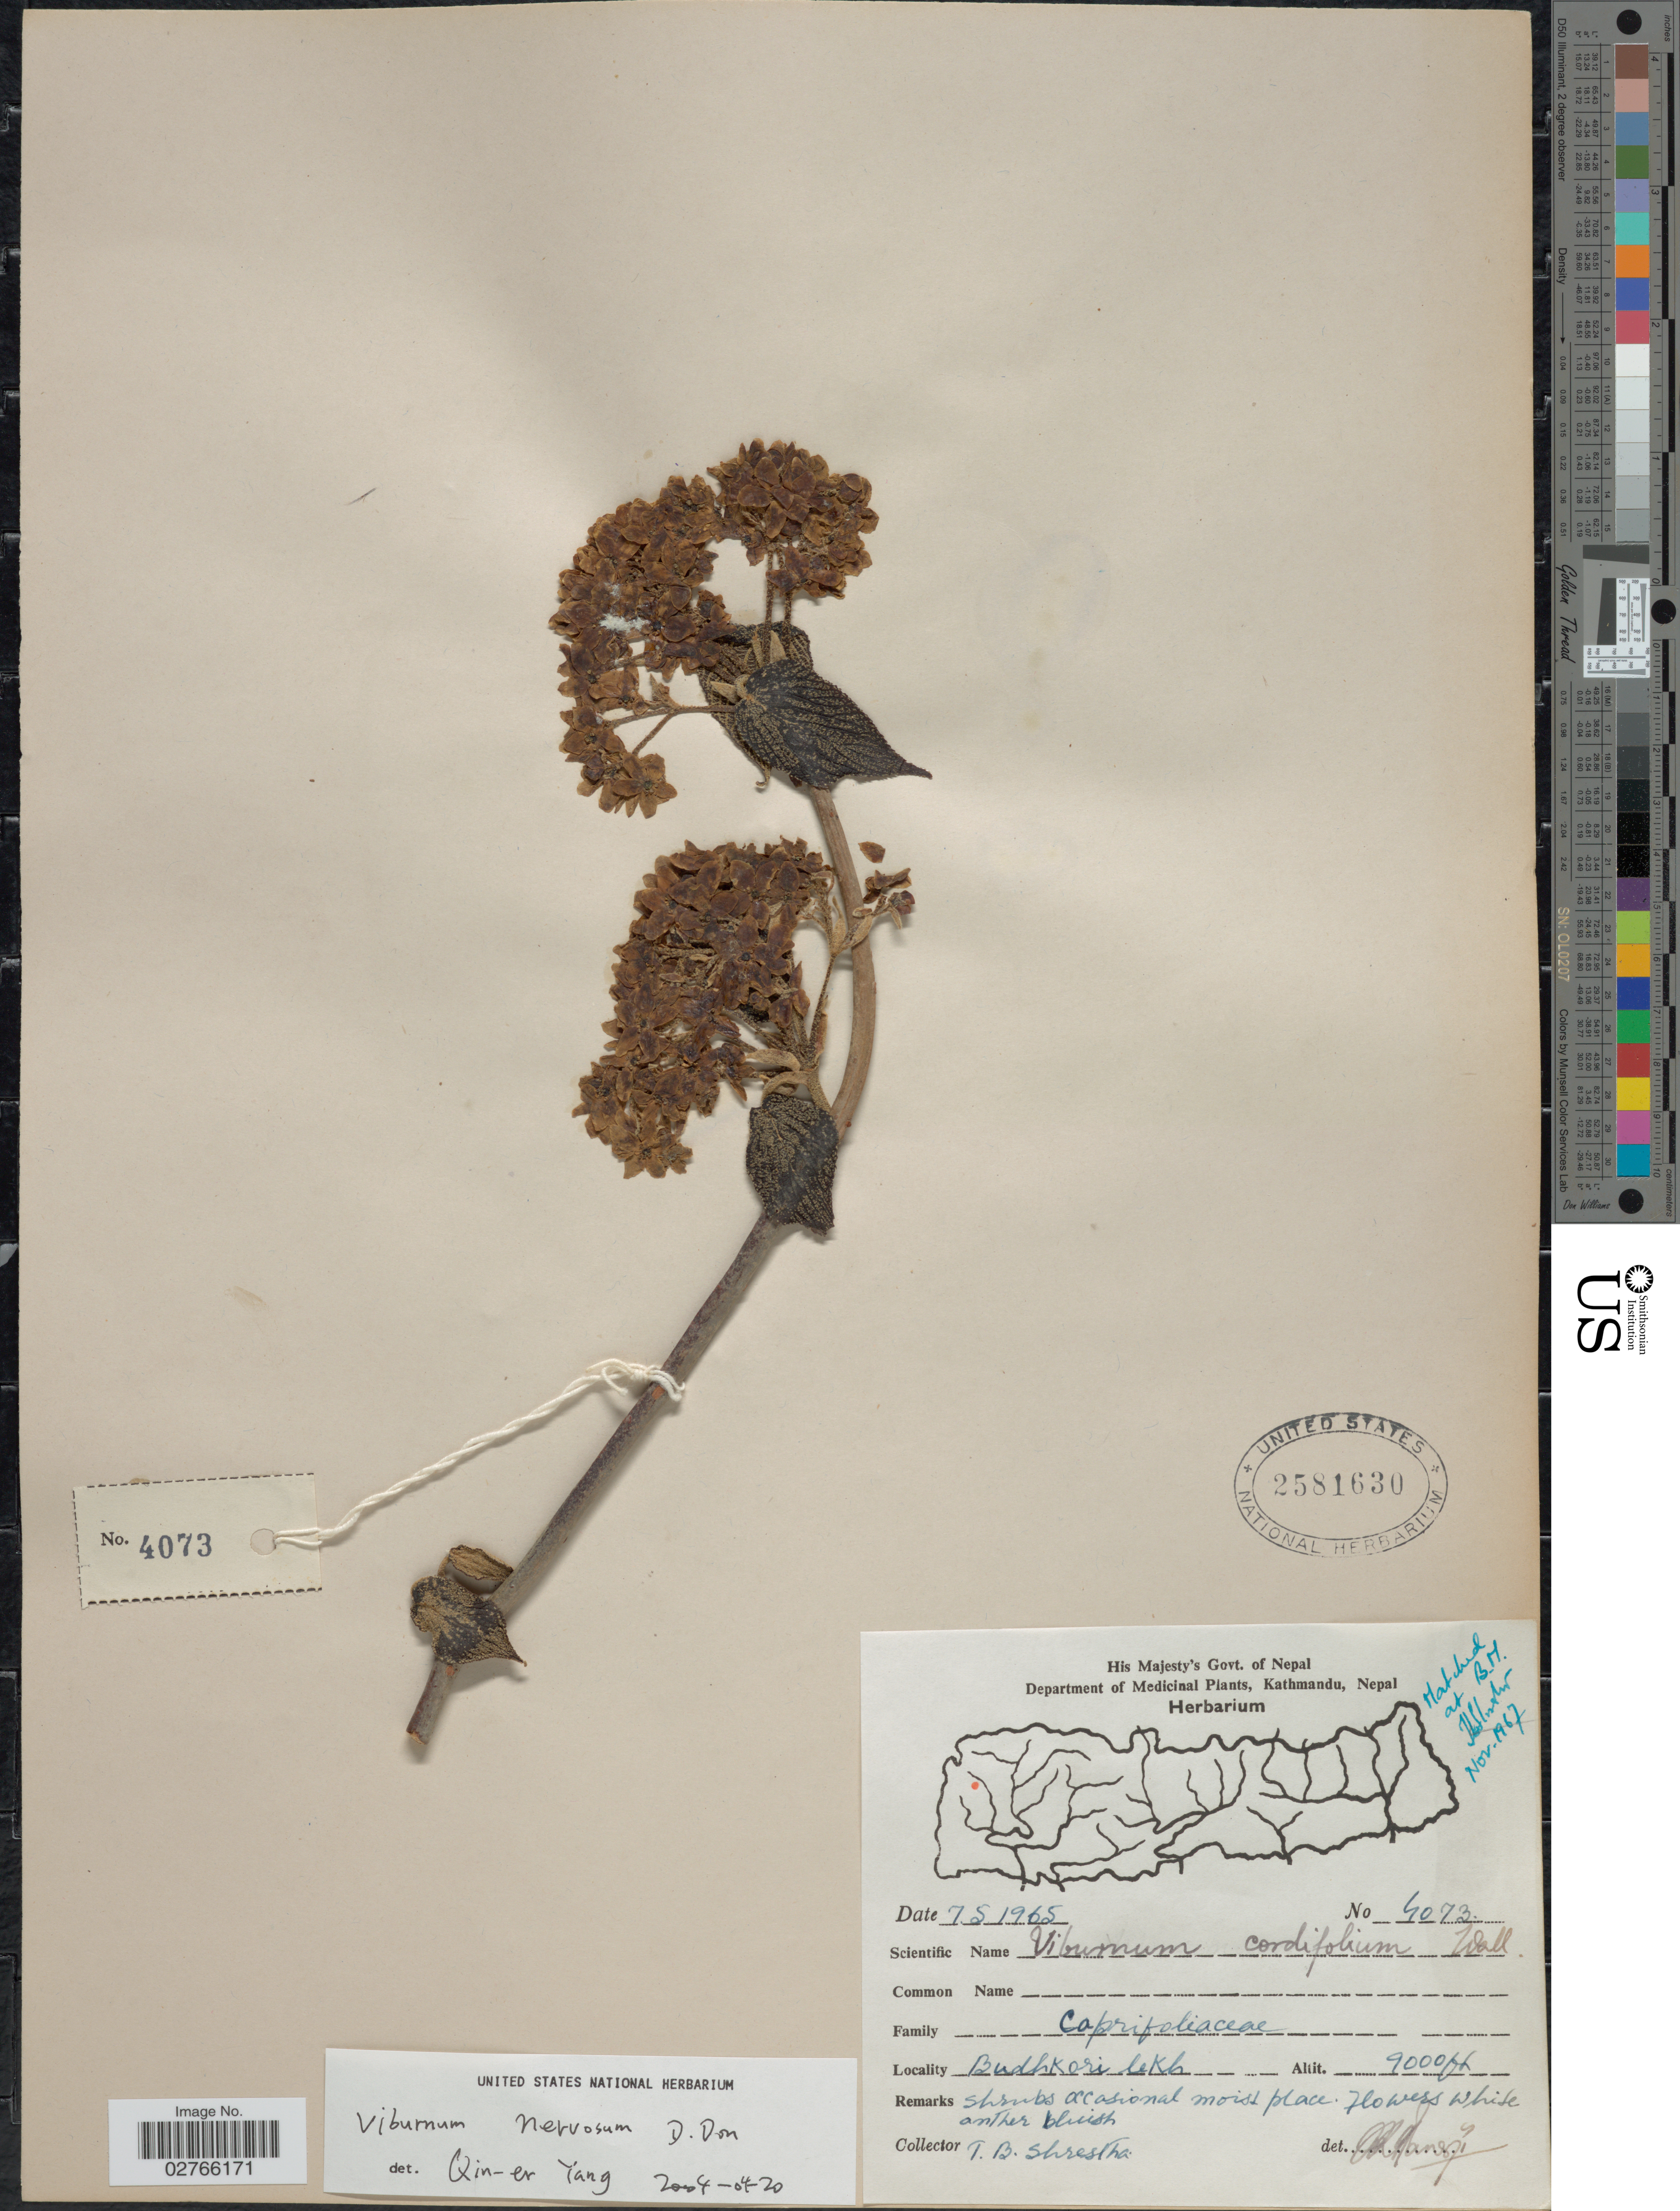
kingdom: Plantae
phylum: Tracheophyta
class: Magnoliopsida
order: Dipsacales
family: Viburnaceae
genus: Viburnum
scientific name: Viburnum nervosum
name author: D. Don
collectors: T. B. Shrestha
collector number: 4073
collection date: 1965-05-07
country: Nepal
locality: Budhkori Lekh [interpreted]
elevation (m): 2743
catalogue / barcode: US 2581630